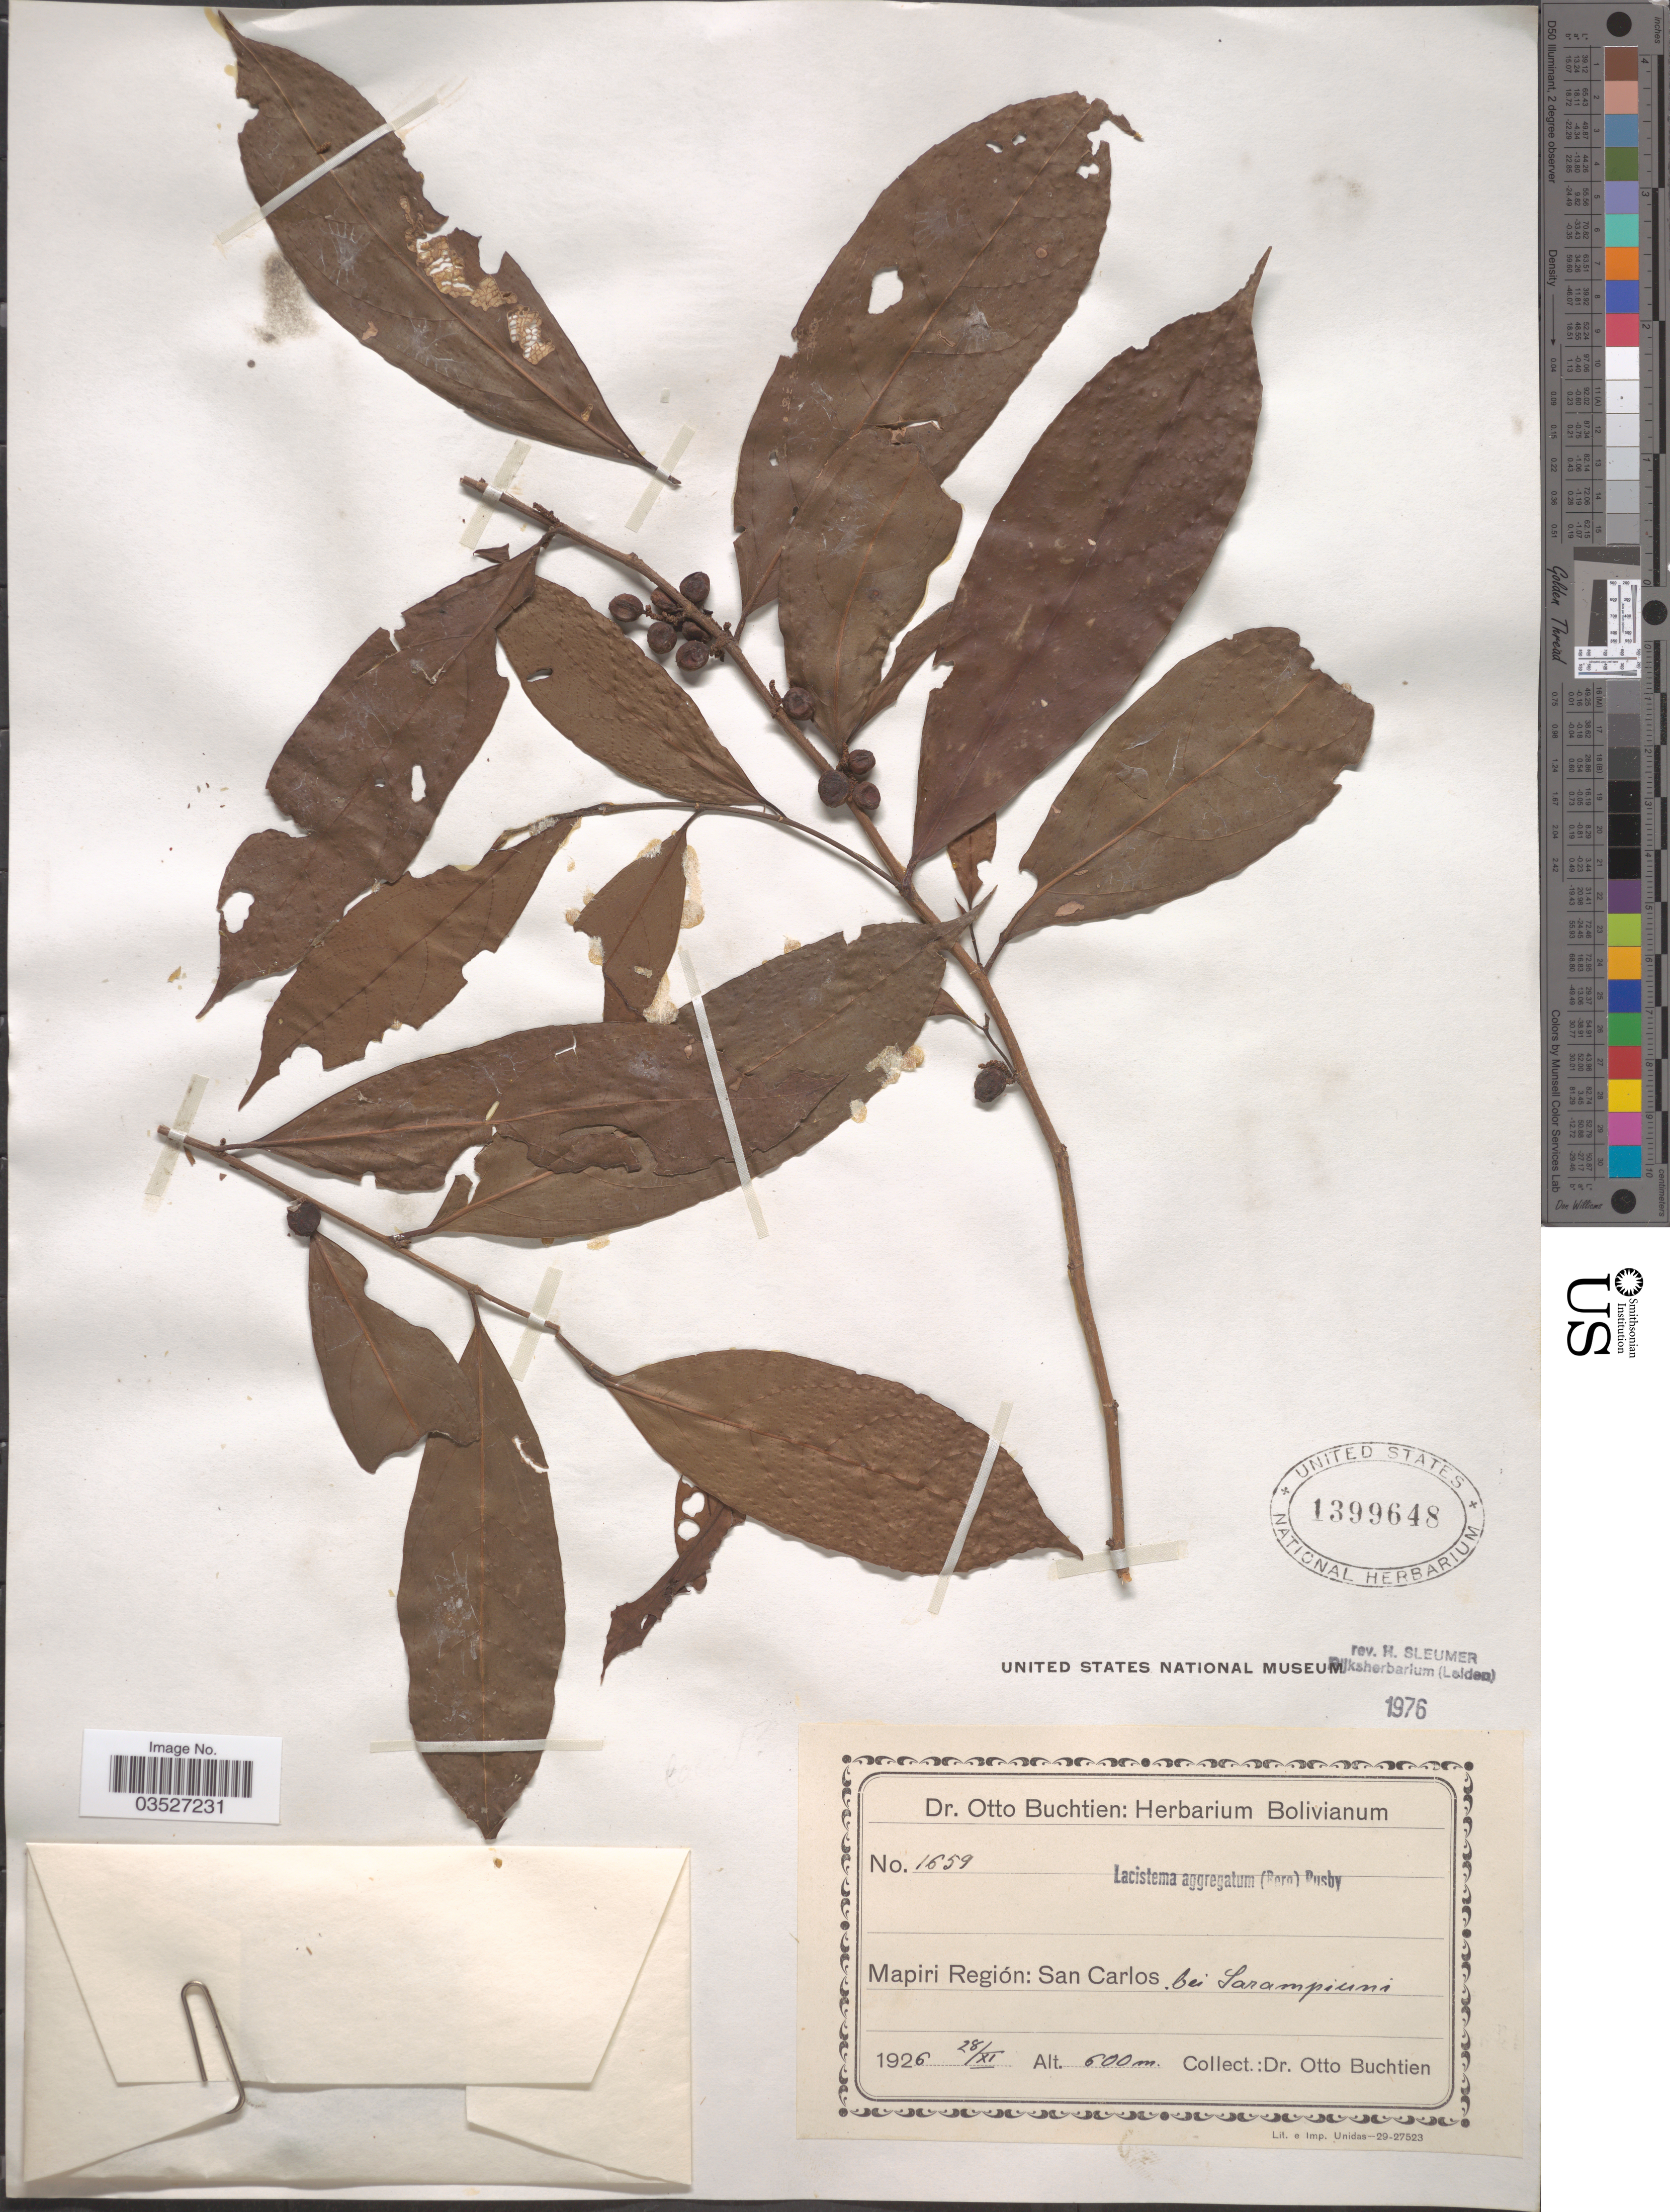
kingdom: Plantae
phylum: Tracheophyta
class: Magnoliopsida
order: Malpighiales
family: Lacistemataceae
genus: Lacistema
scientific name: Lacistema aggregatum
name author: (P.J. Bergius) Rusby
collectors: O. Buchtien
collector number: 1659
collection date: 1926-11-28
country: Bolivia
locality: Mapiri Región: San Carlos. Bei Sarampiuni.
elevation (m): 600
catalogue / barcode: US 1399648